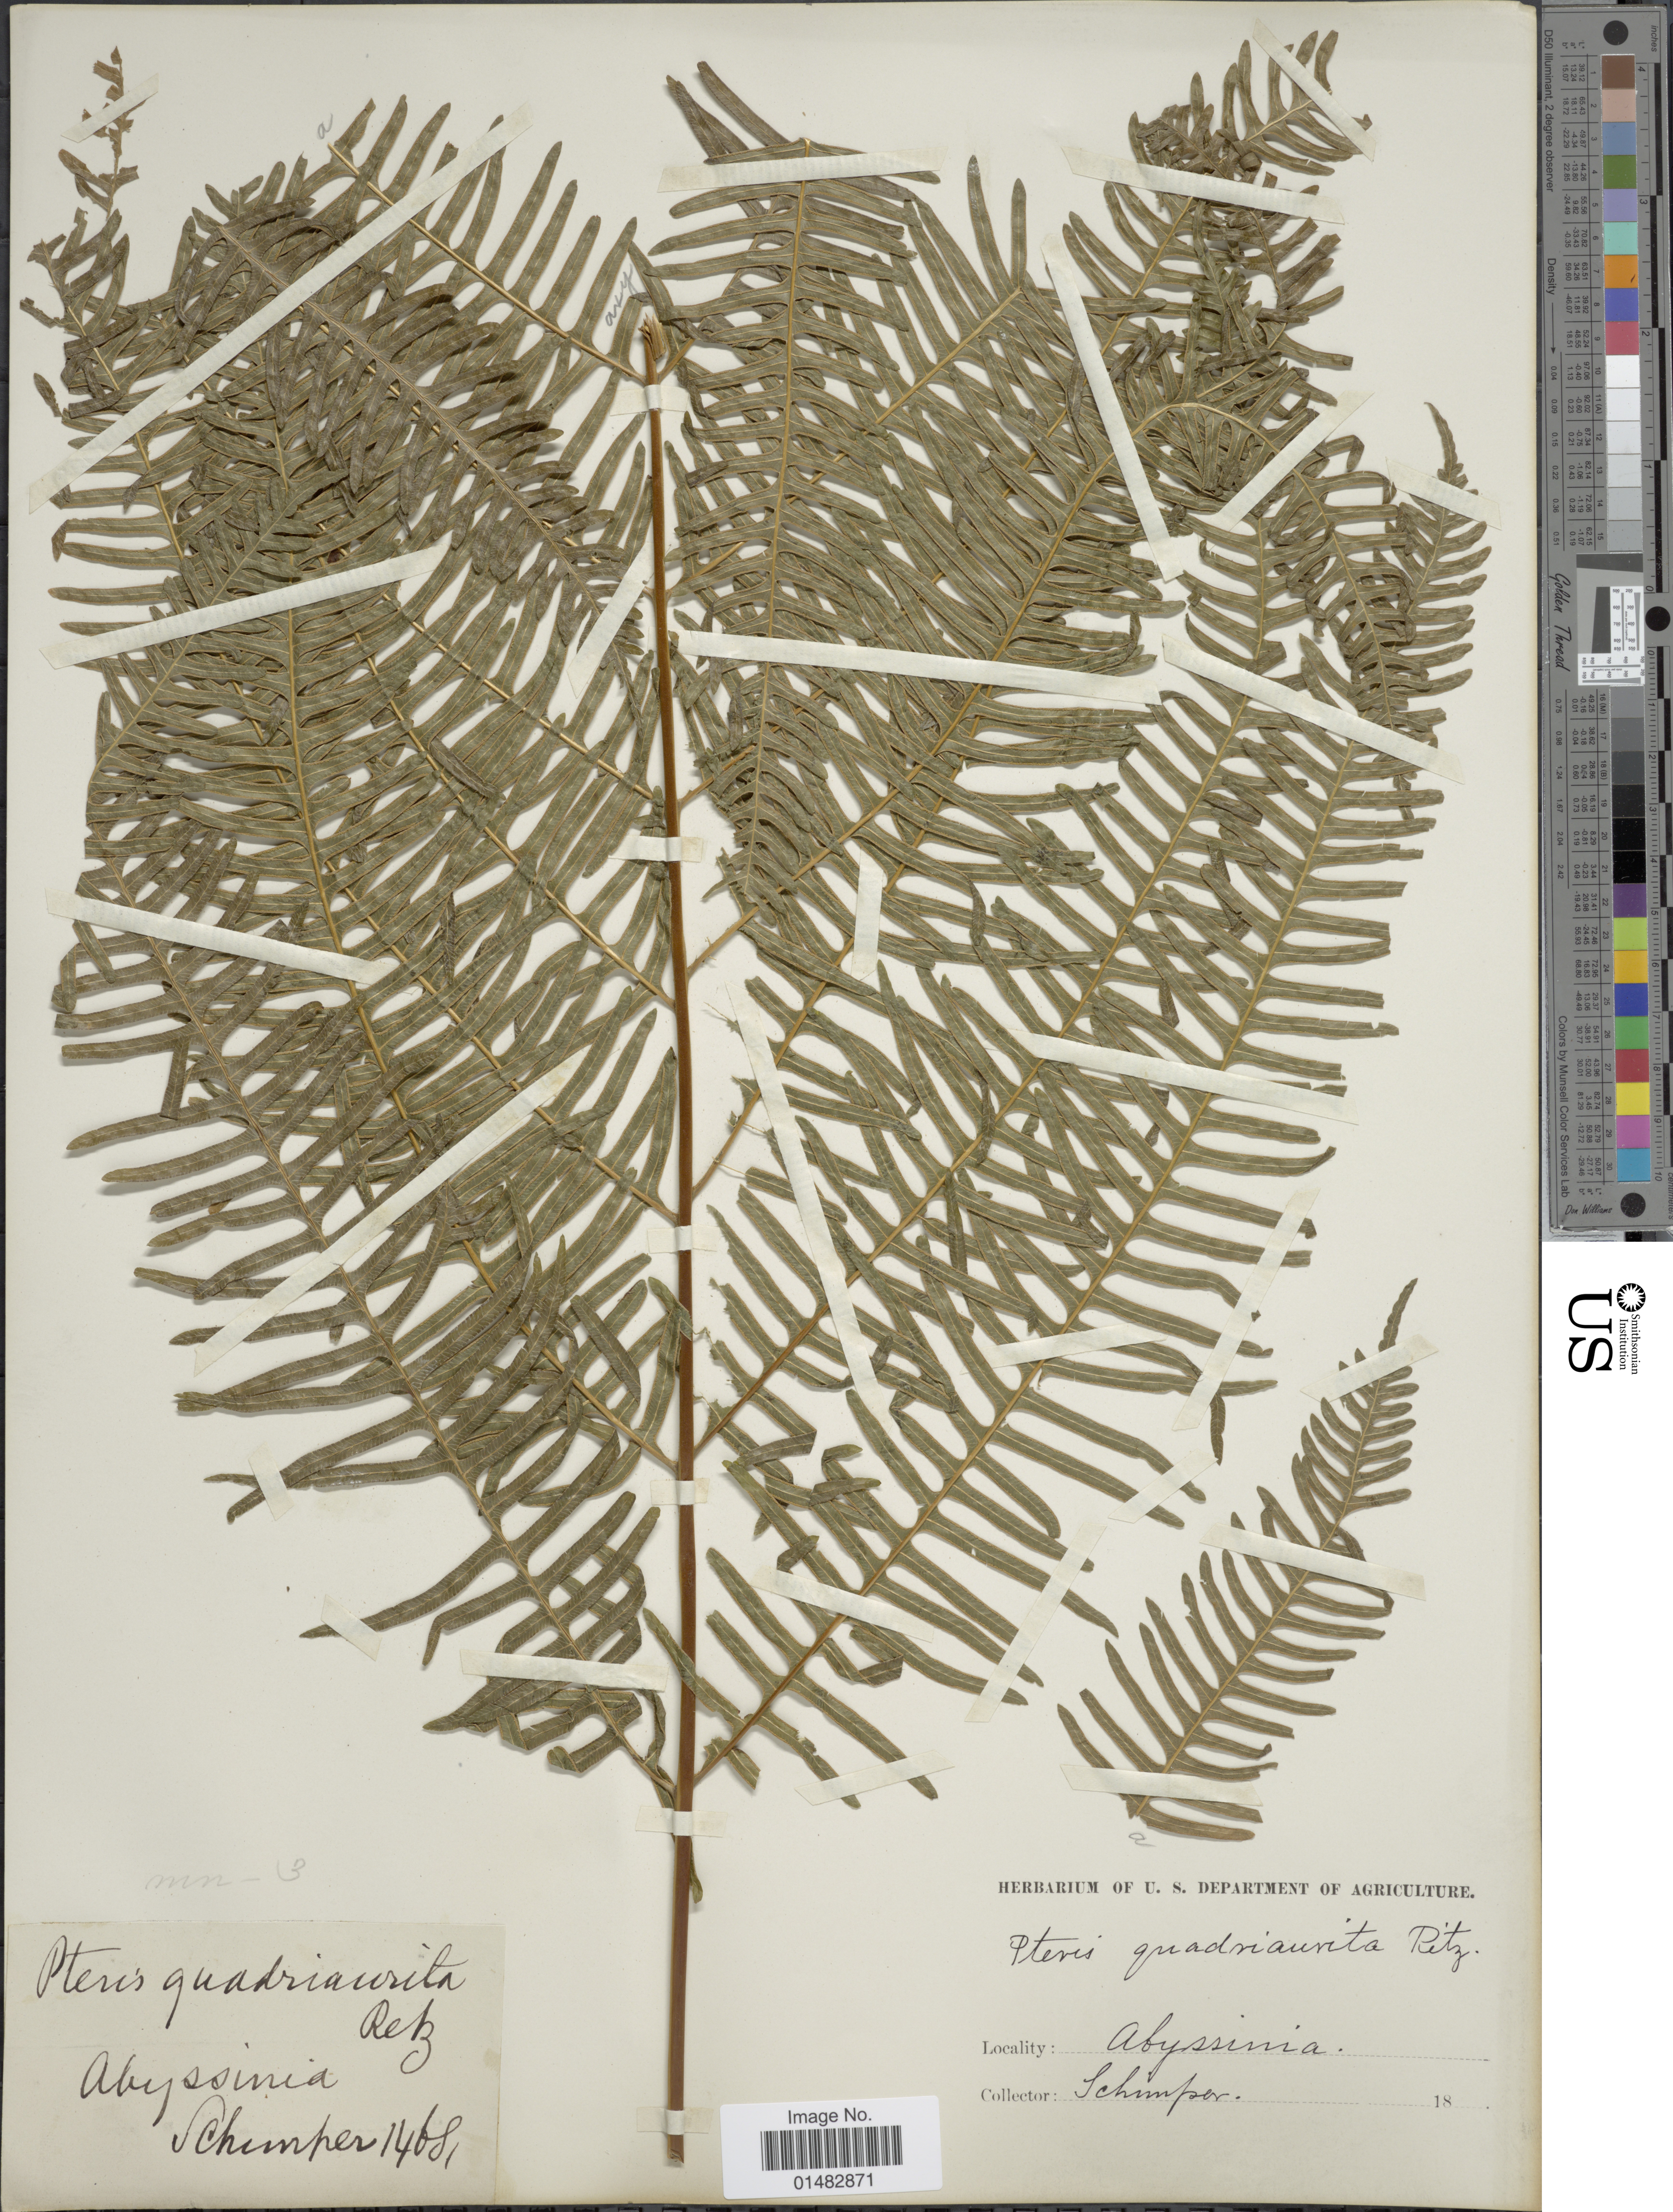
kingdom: Plantae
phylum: Tracheophyta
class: Polypodiopsida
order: Polypodiales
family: Pteridaceae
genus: Pteris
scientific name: Pteris quadriaurita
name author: Retz.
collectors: -. Schimper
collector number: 1468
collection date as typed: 18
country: Ethiopia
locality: Abyssinia